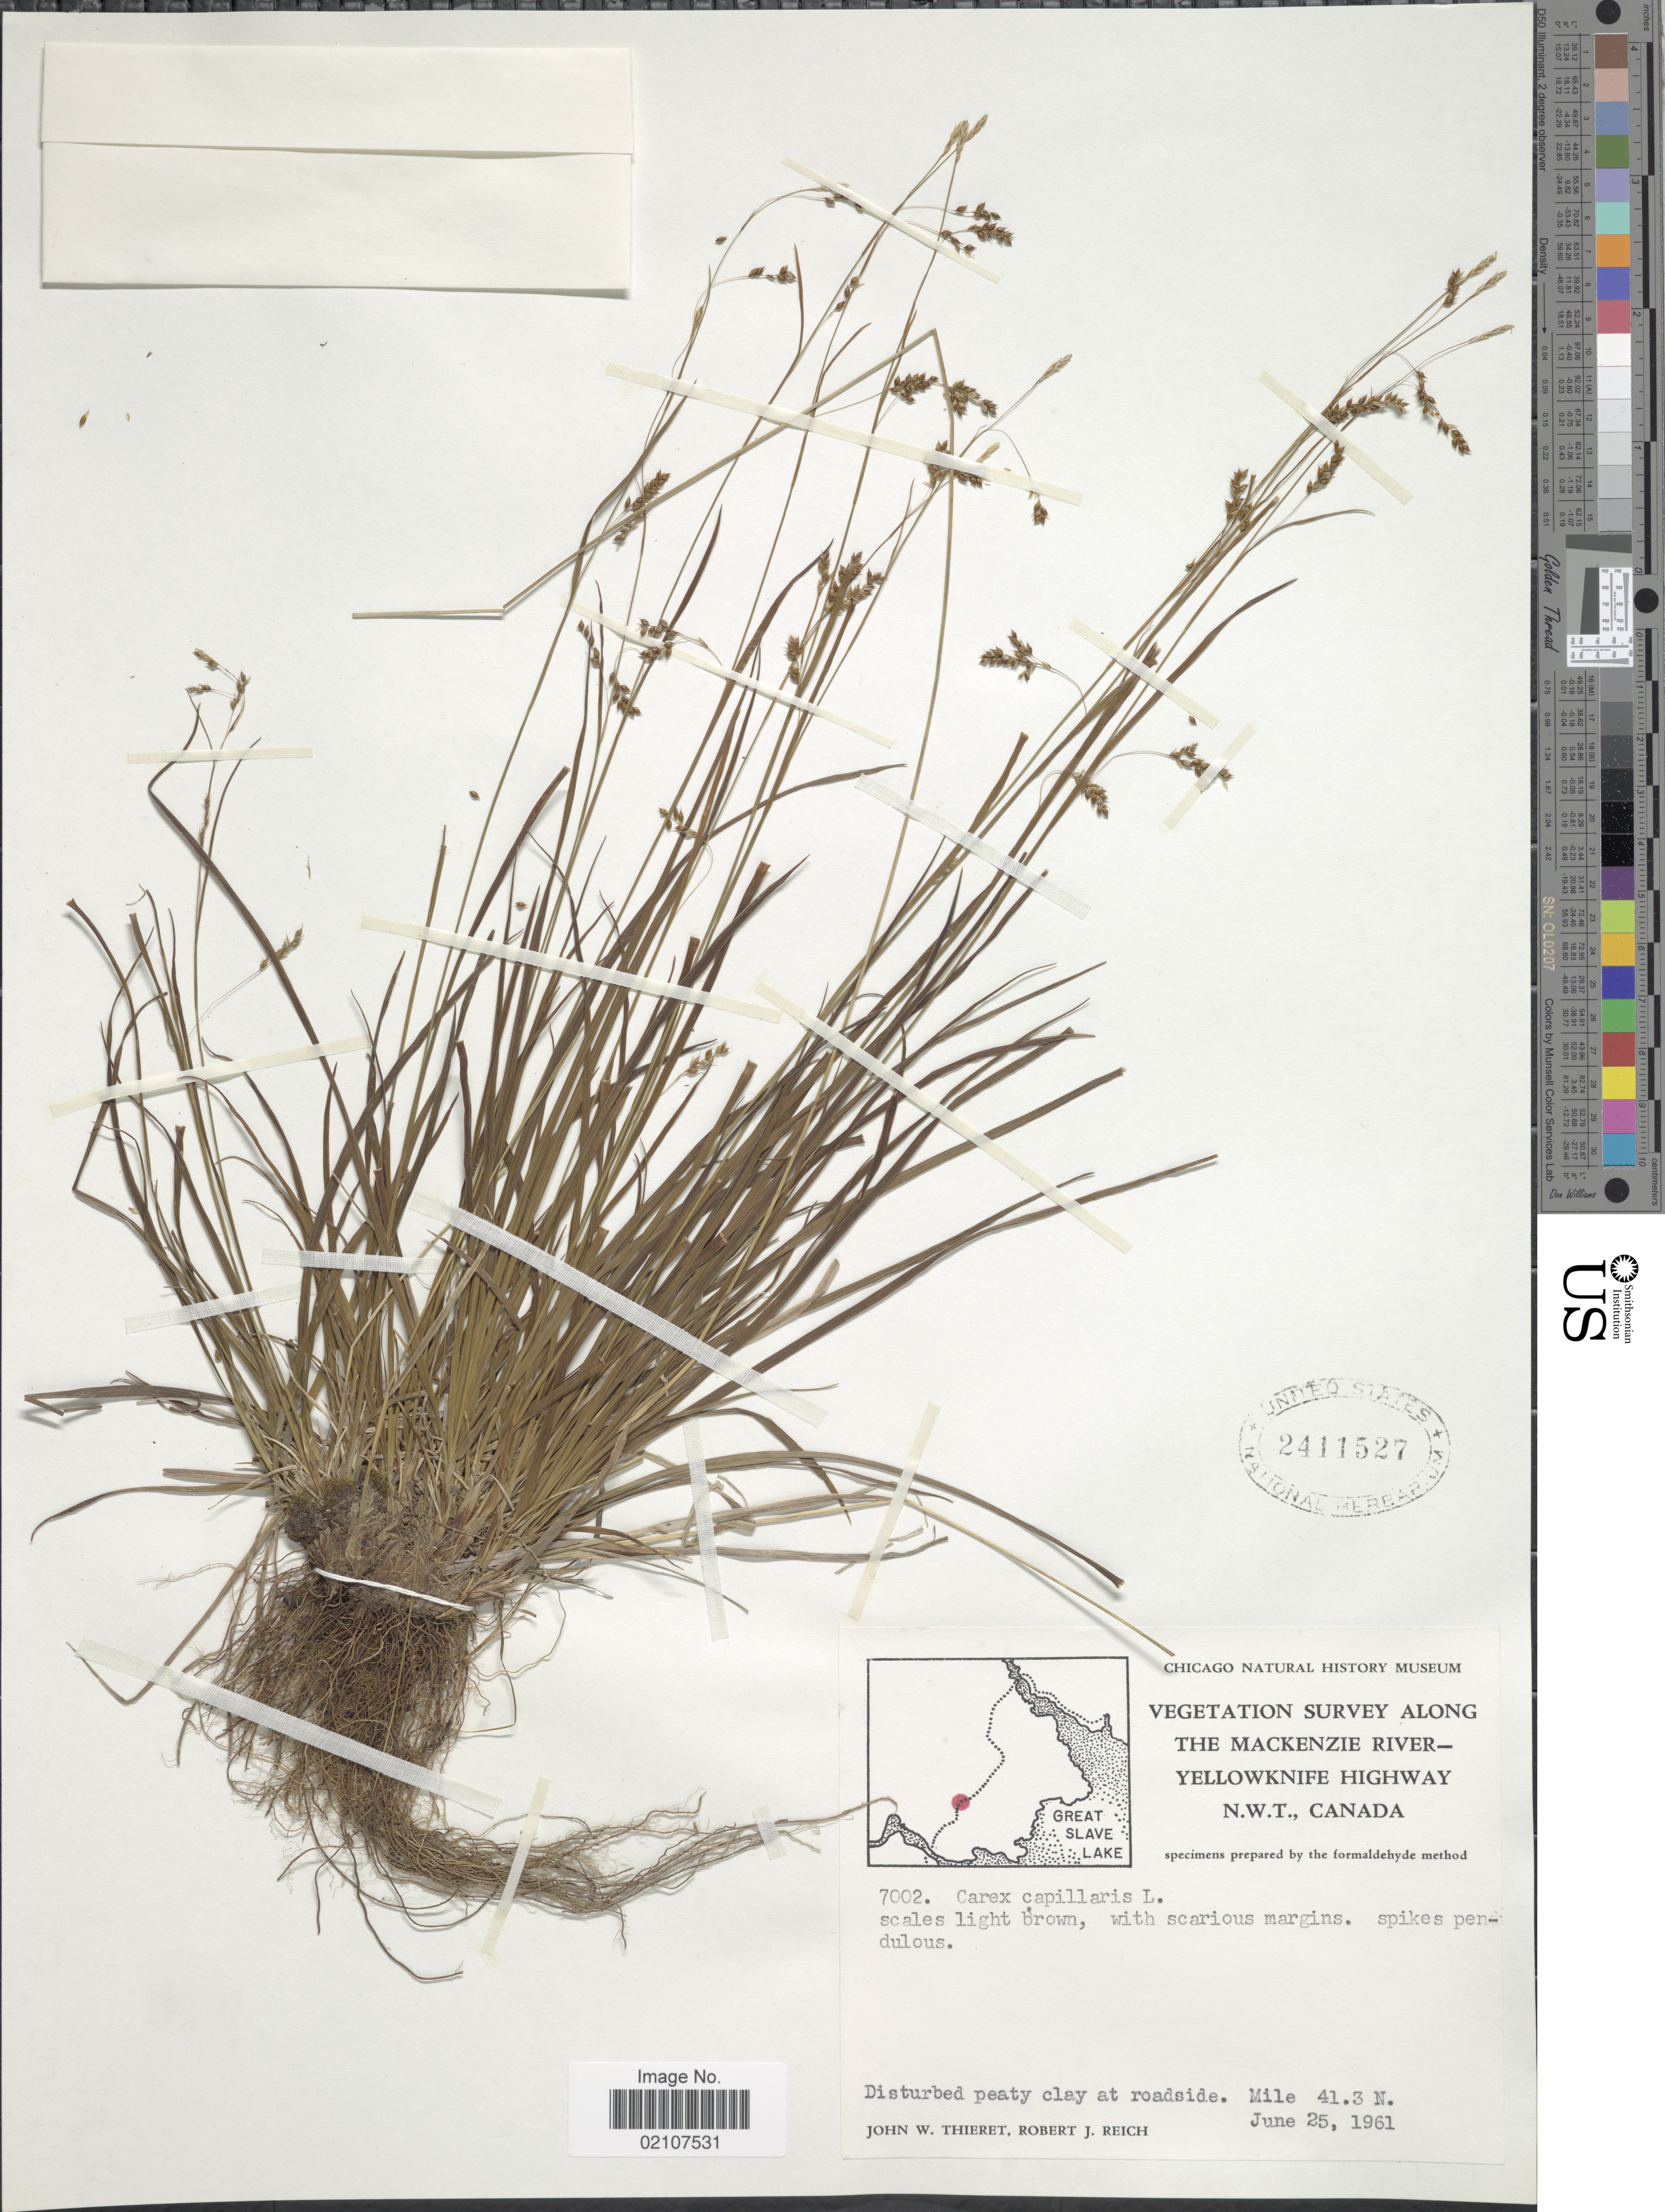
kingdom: Plantae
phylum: Tracheophyta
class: Liliopsida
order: Poales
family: Cyperaceae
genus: Carex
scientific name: Carex capillaris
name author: L.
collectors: J. W. Thieret & R. Reich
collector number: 7002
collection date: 1961-06-25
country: Canada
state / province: Northwest Territories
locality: Vegetation Survey Along The Mackenzie River-Yellowknife Highway, Disturbed peaty clay at roadside. Mile 41.3 N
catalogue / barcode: US 2411527